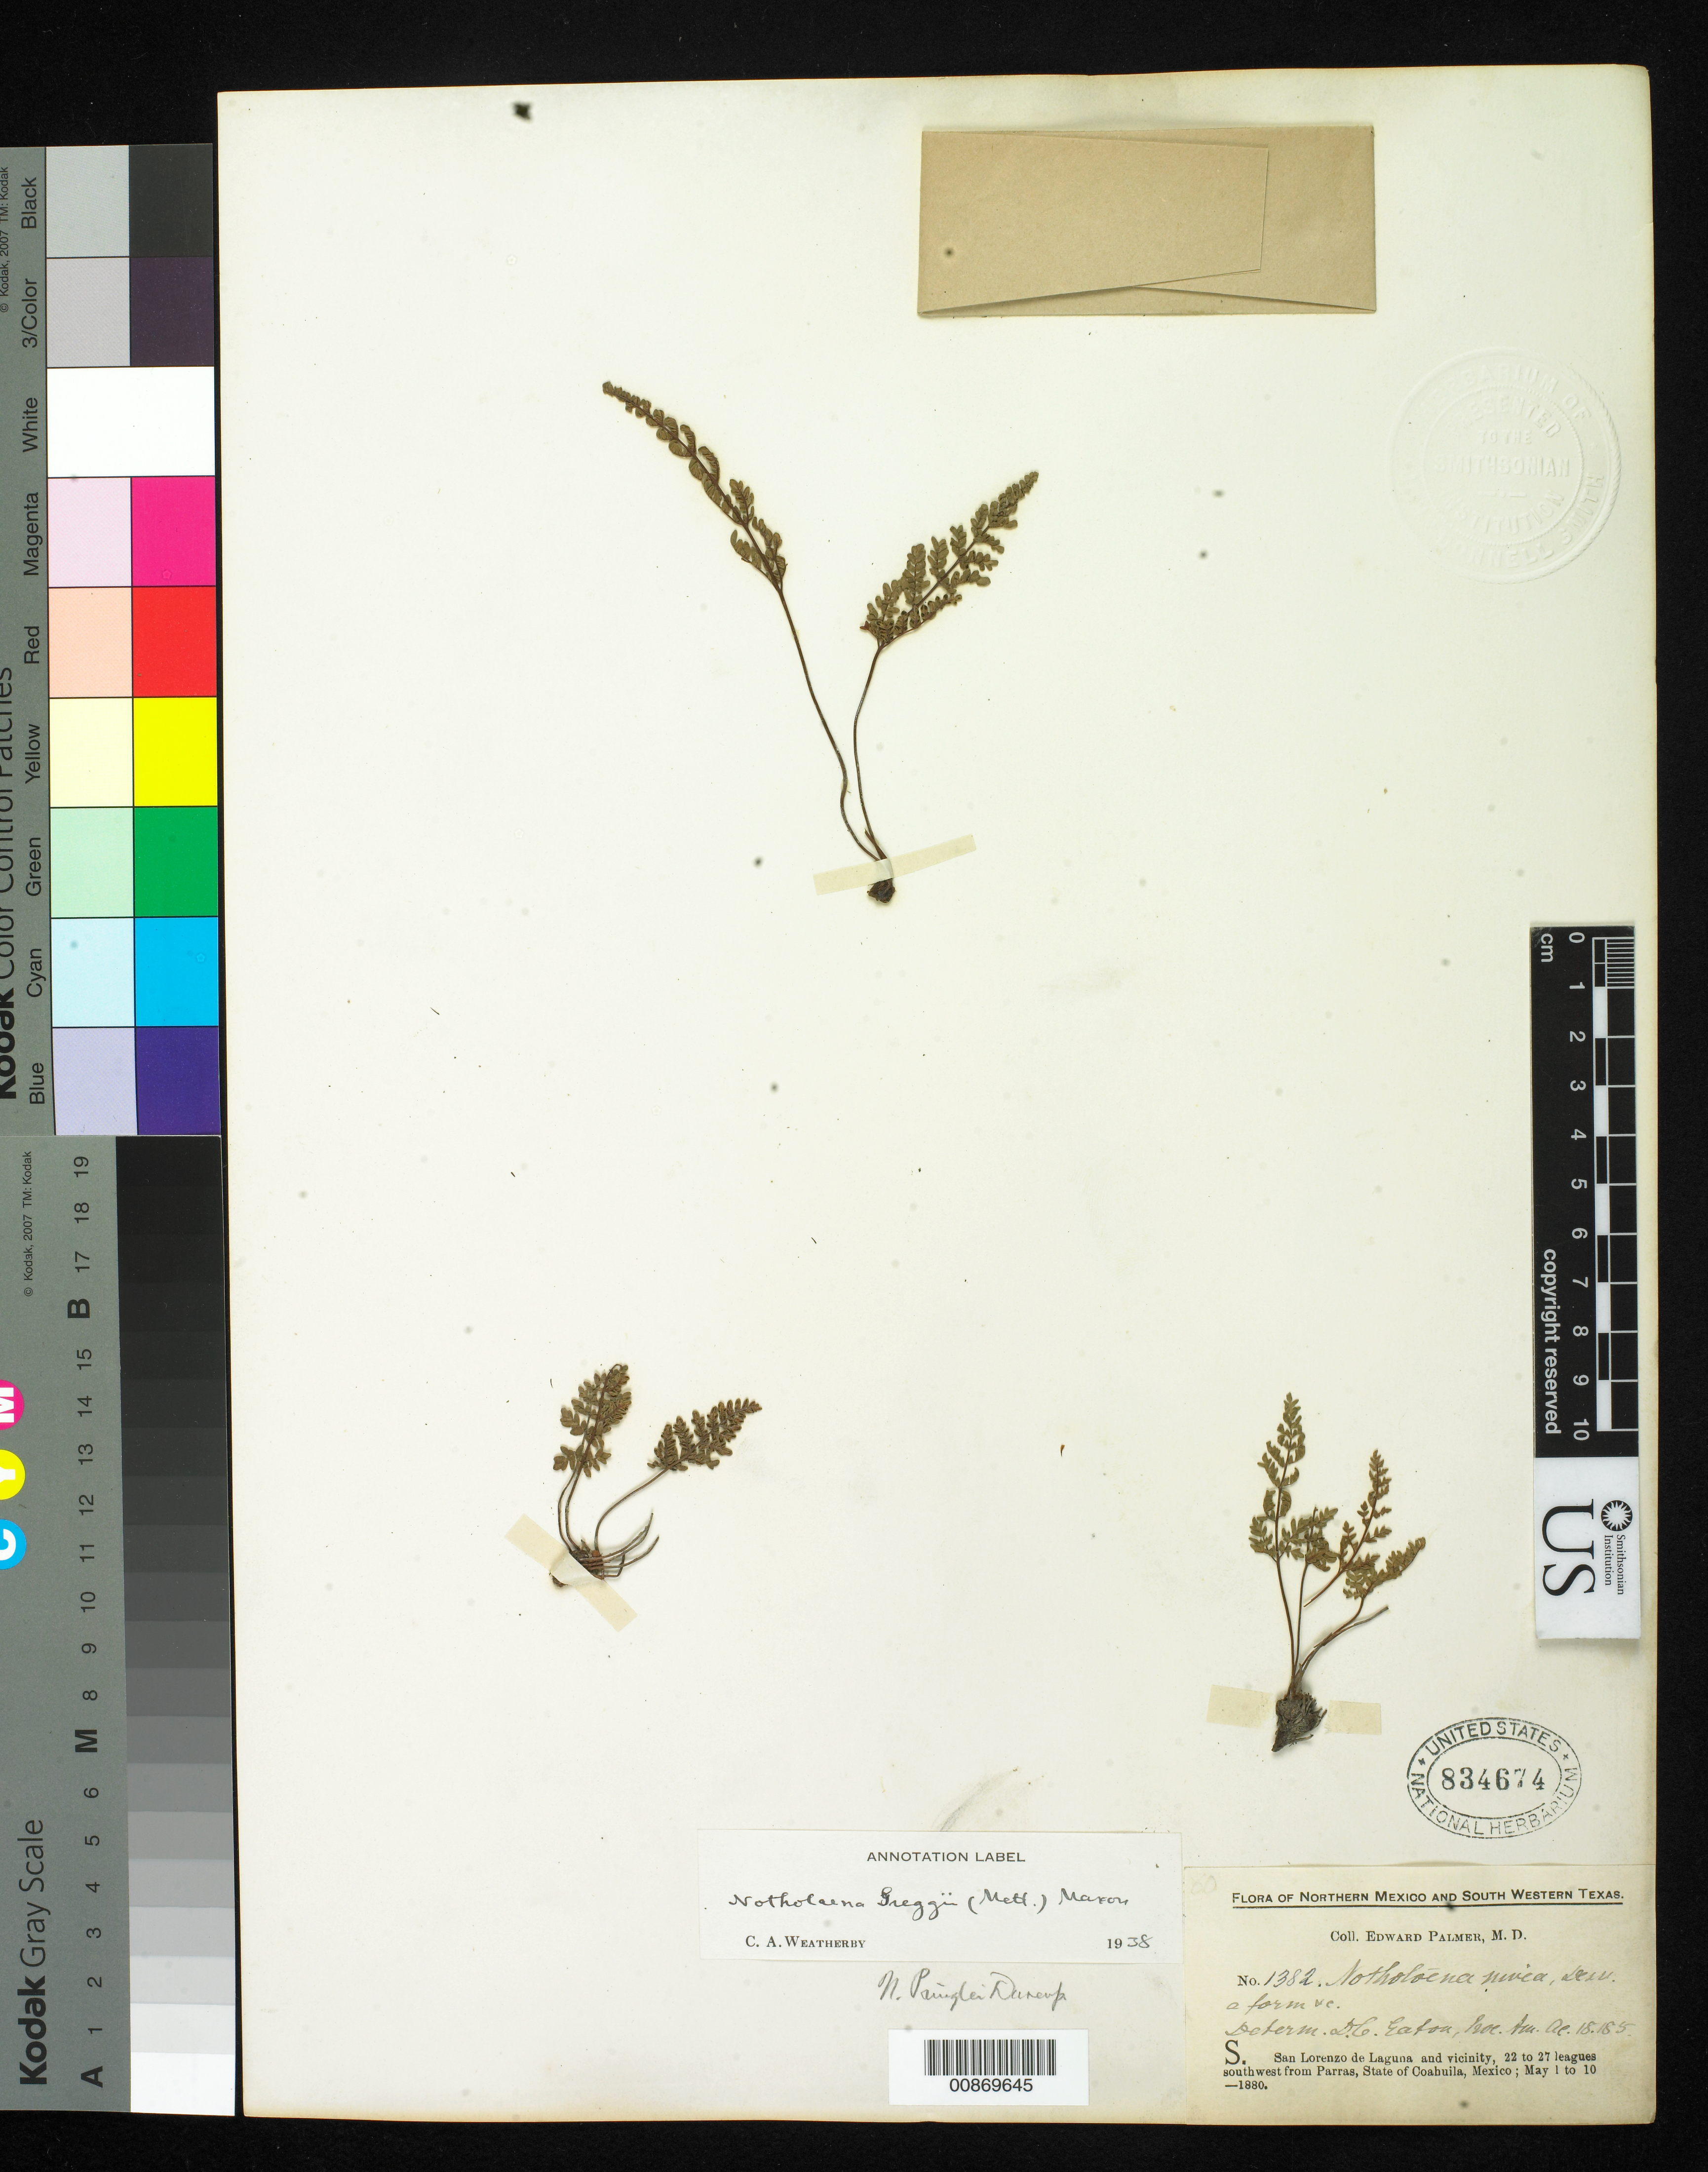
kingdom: Plantae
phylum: Tracheophyta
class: Polypodiopsida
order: Polypodiales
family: Pteridaceae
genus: Notholaena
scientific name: Notholaena greggii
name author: (Mett.) Maxon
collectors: E. Palmer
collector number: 1382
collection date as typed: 01 May 1880 to 10 May 1880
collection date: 1880-05-01/1880-05-10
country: Mexico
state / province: Coahuila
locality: S. San Lorenzo de Laguna and vicinity, 22 to 27 leagues southwest from Parras, Coahuila.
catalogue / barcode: US 834674